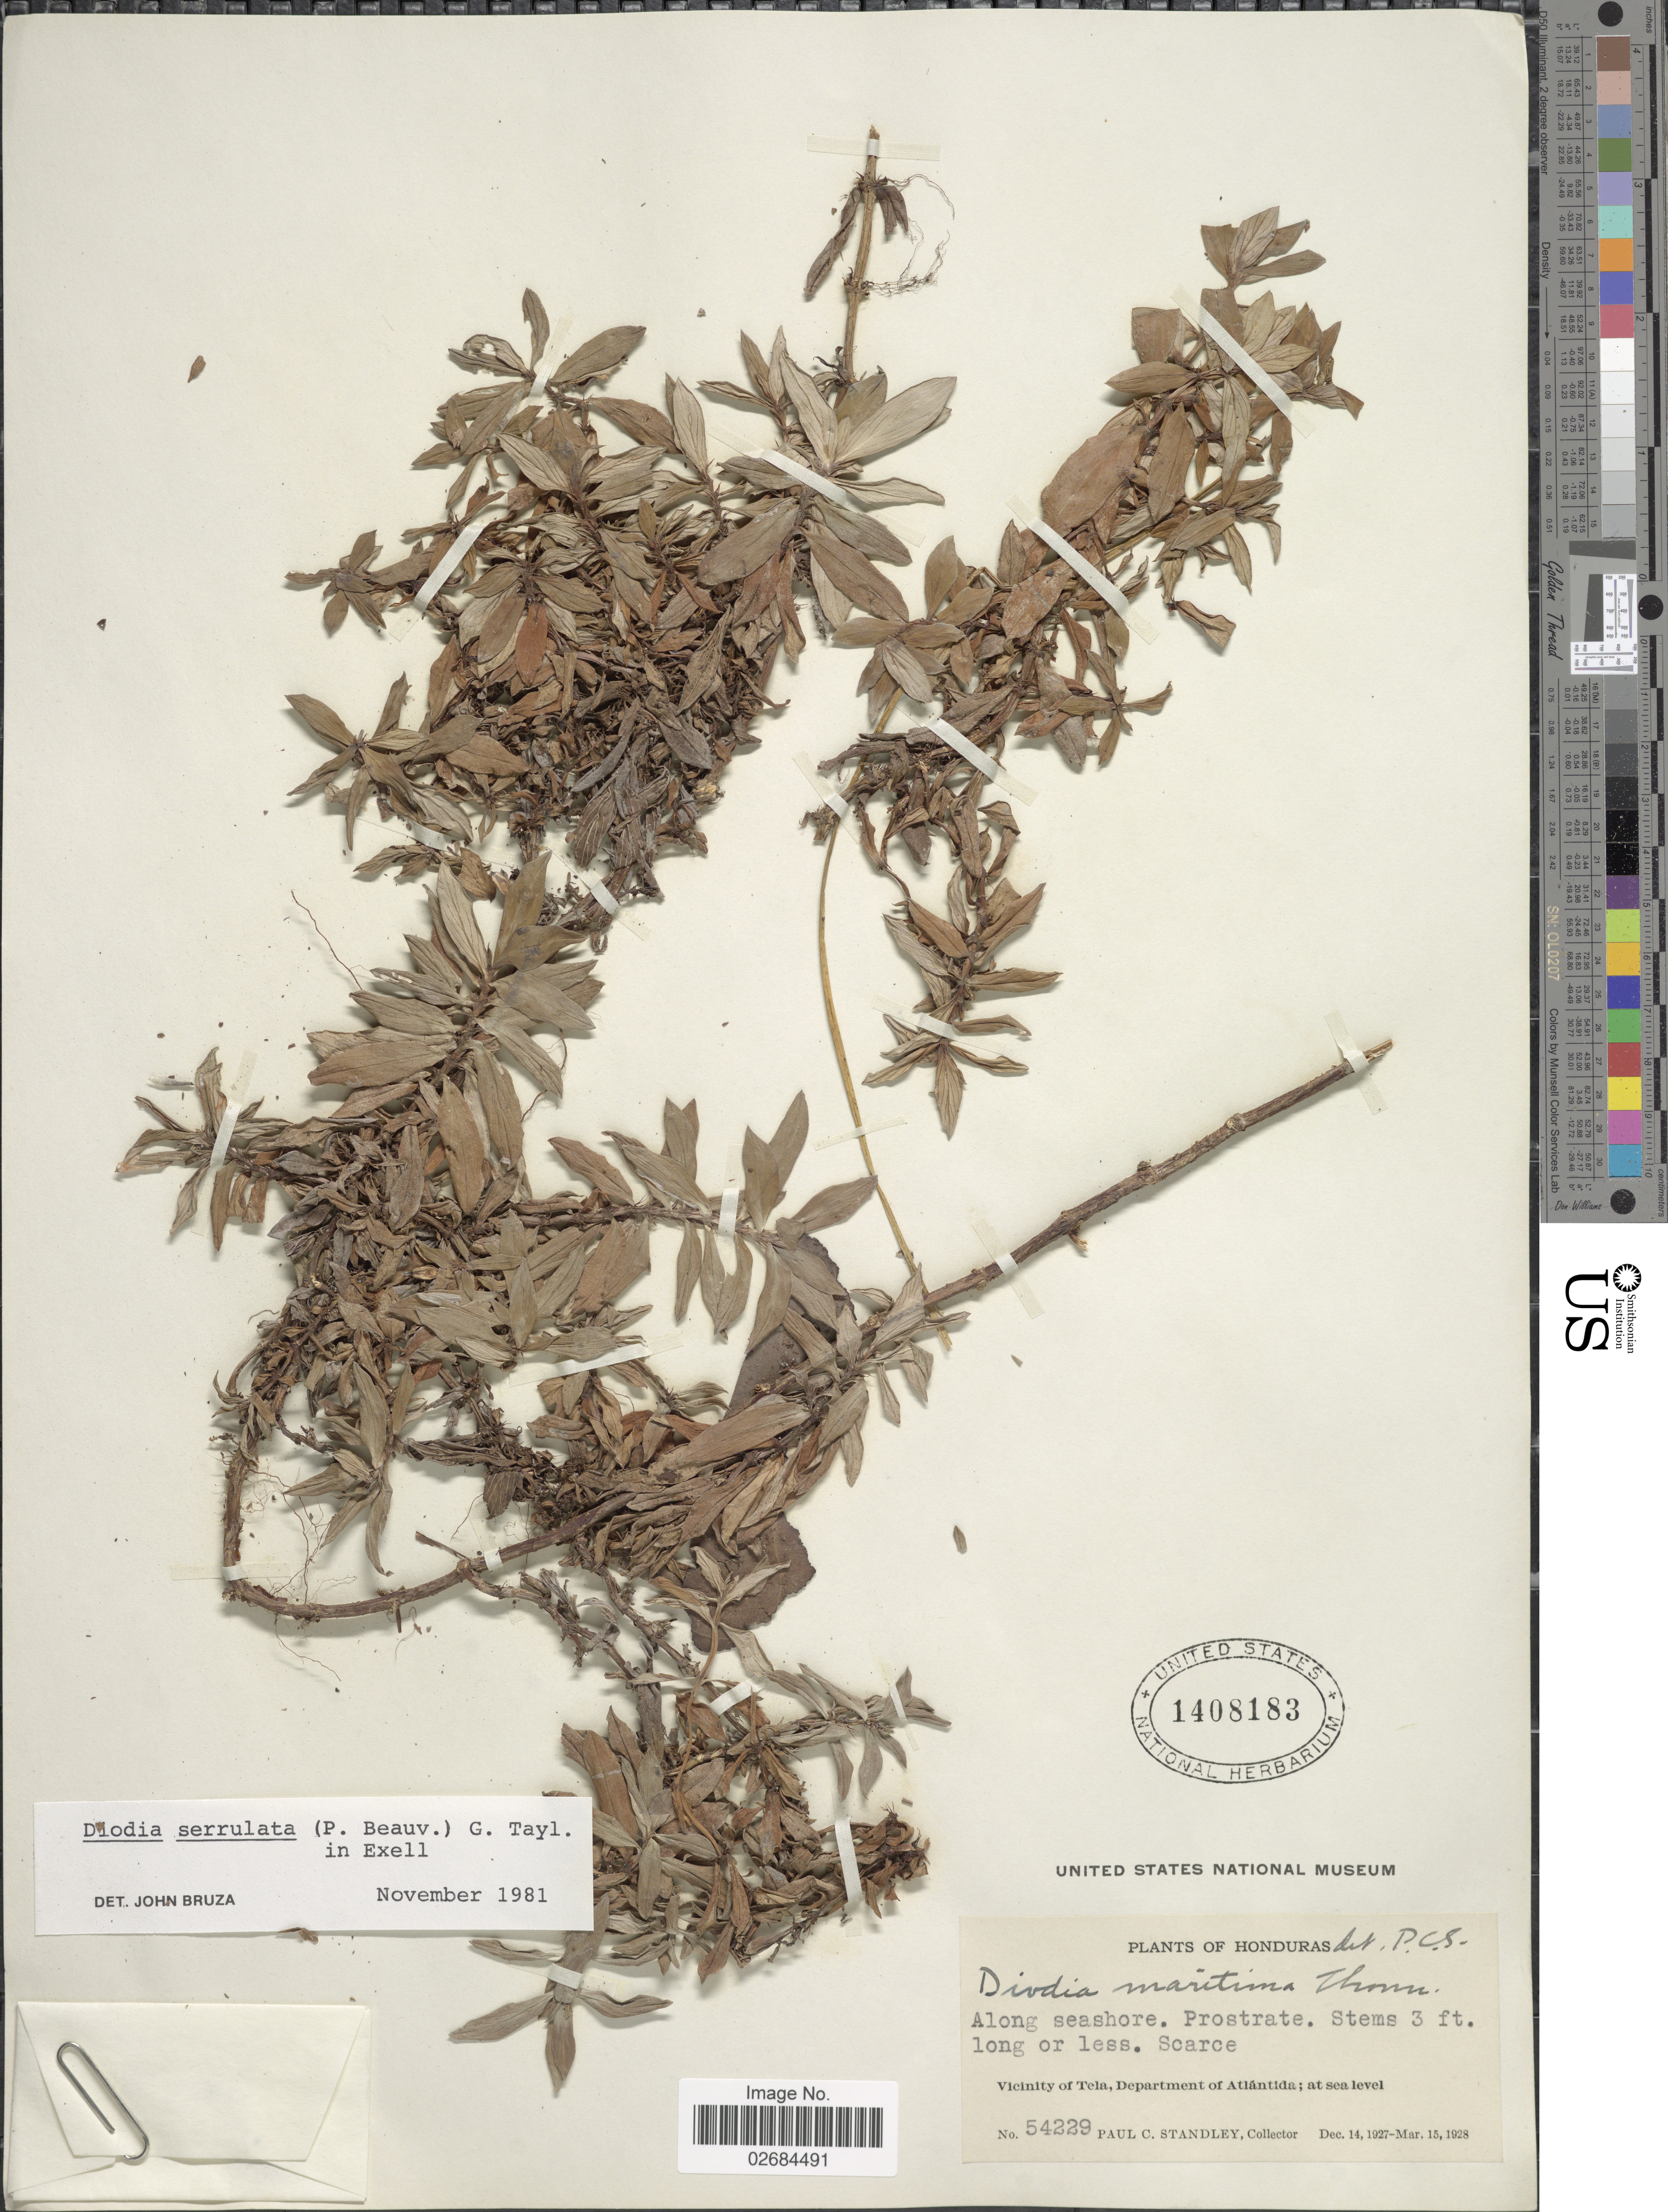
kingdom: Plantae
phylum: Tracheophyta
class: Magnoliopsida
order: Gentianales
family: Rubiaceae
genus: Diodia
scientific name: Diodia serrulata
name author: (P. Beauv.) G. Taylor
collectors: P. C. Standley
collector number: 54229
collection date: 1927-12-14/1928-03-15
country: Honduras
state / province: Atlántida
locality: Vicinity of Tela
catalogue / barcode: US 1408183